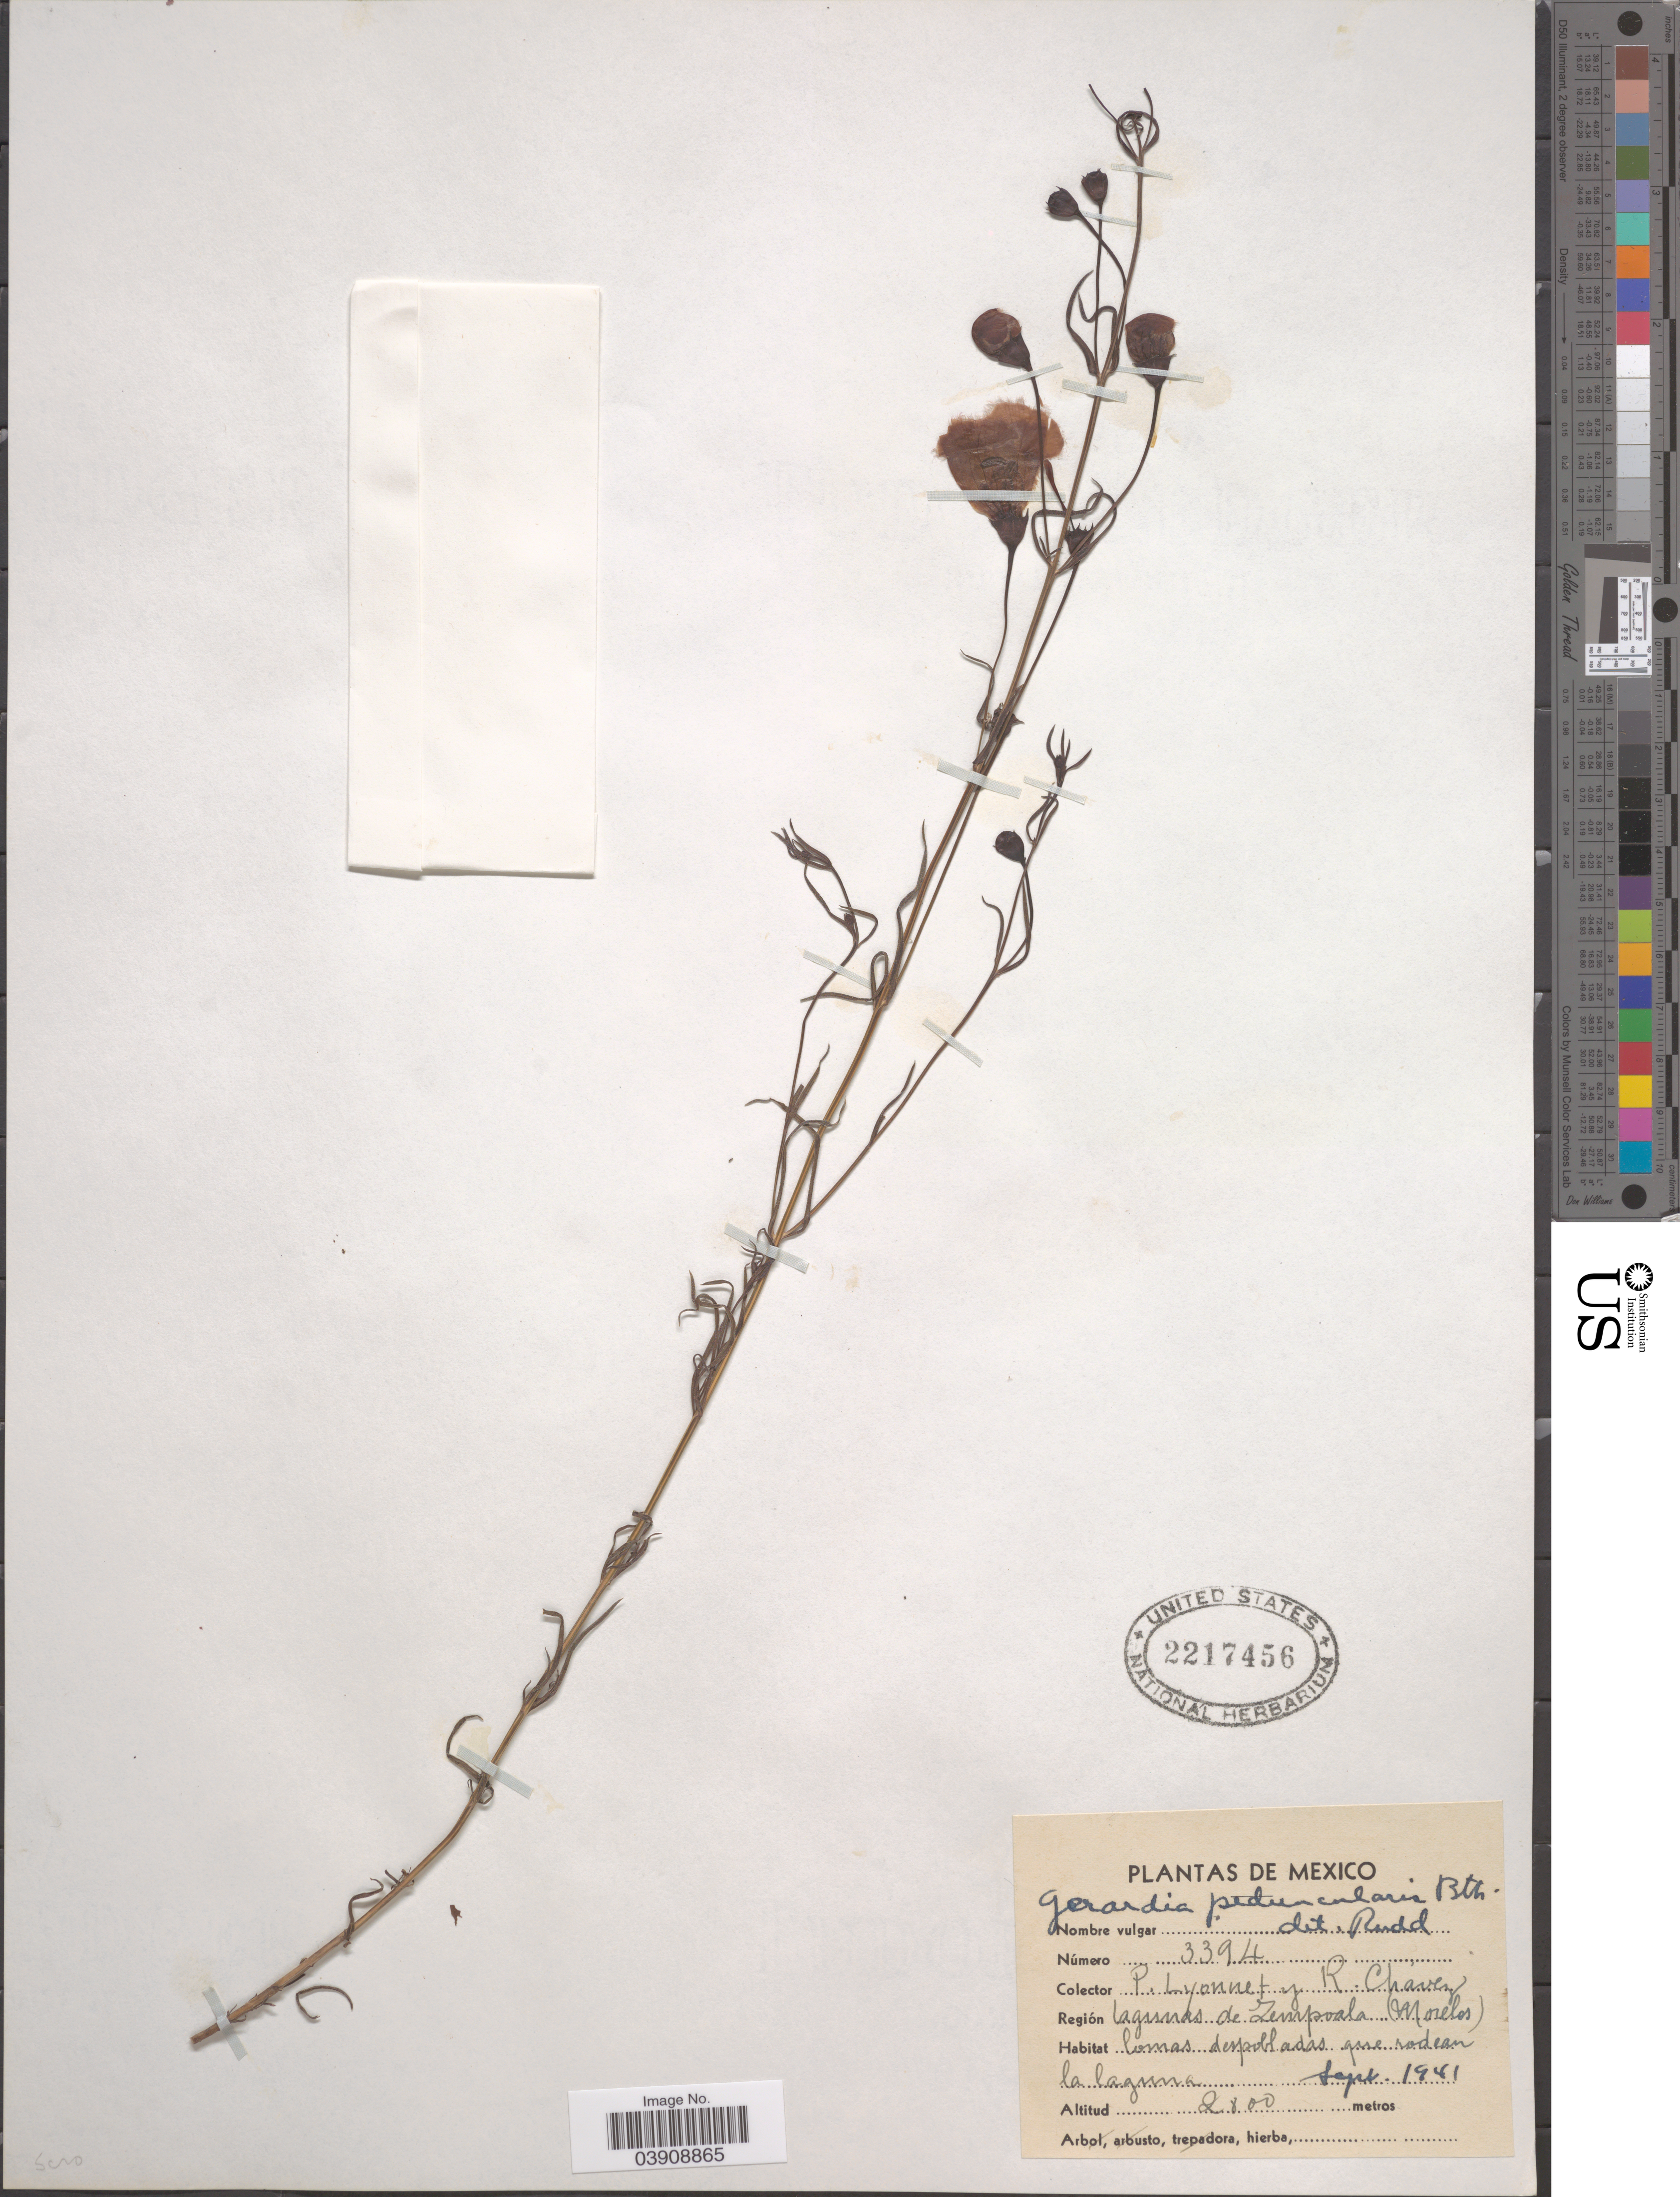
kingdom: Plantae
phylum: Tracheophyta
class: Magnoliopsida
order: Lamiales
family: Orobanchaceae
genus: Agalinis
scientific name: Agalinis peduncularis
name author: (Benth.) Pennell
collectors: P. Lyonnet & R. Chávez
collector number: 3394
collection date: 1941-09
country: Mexico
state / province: Morelos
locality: Lagunas de Zempoala.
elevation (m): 2800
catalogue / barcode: US 2217456